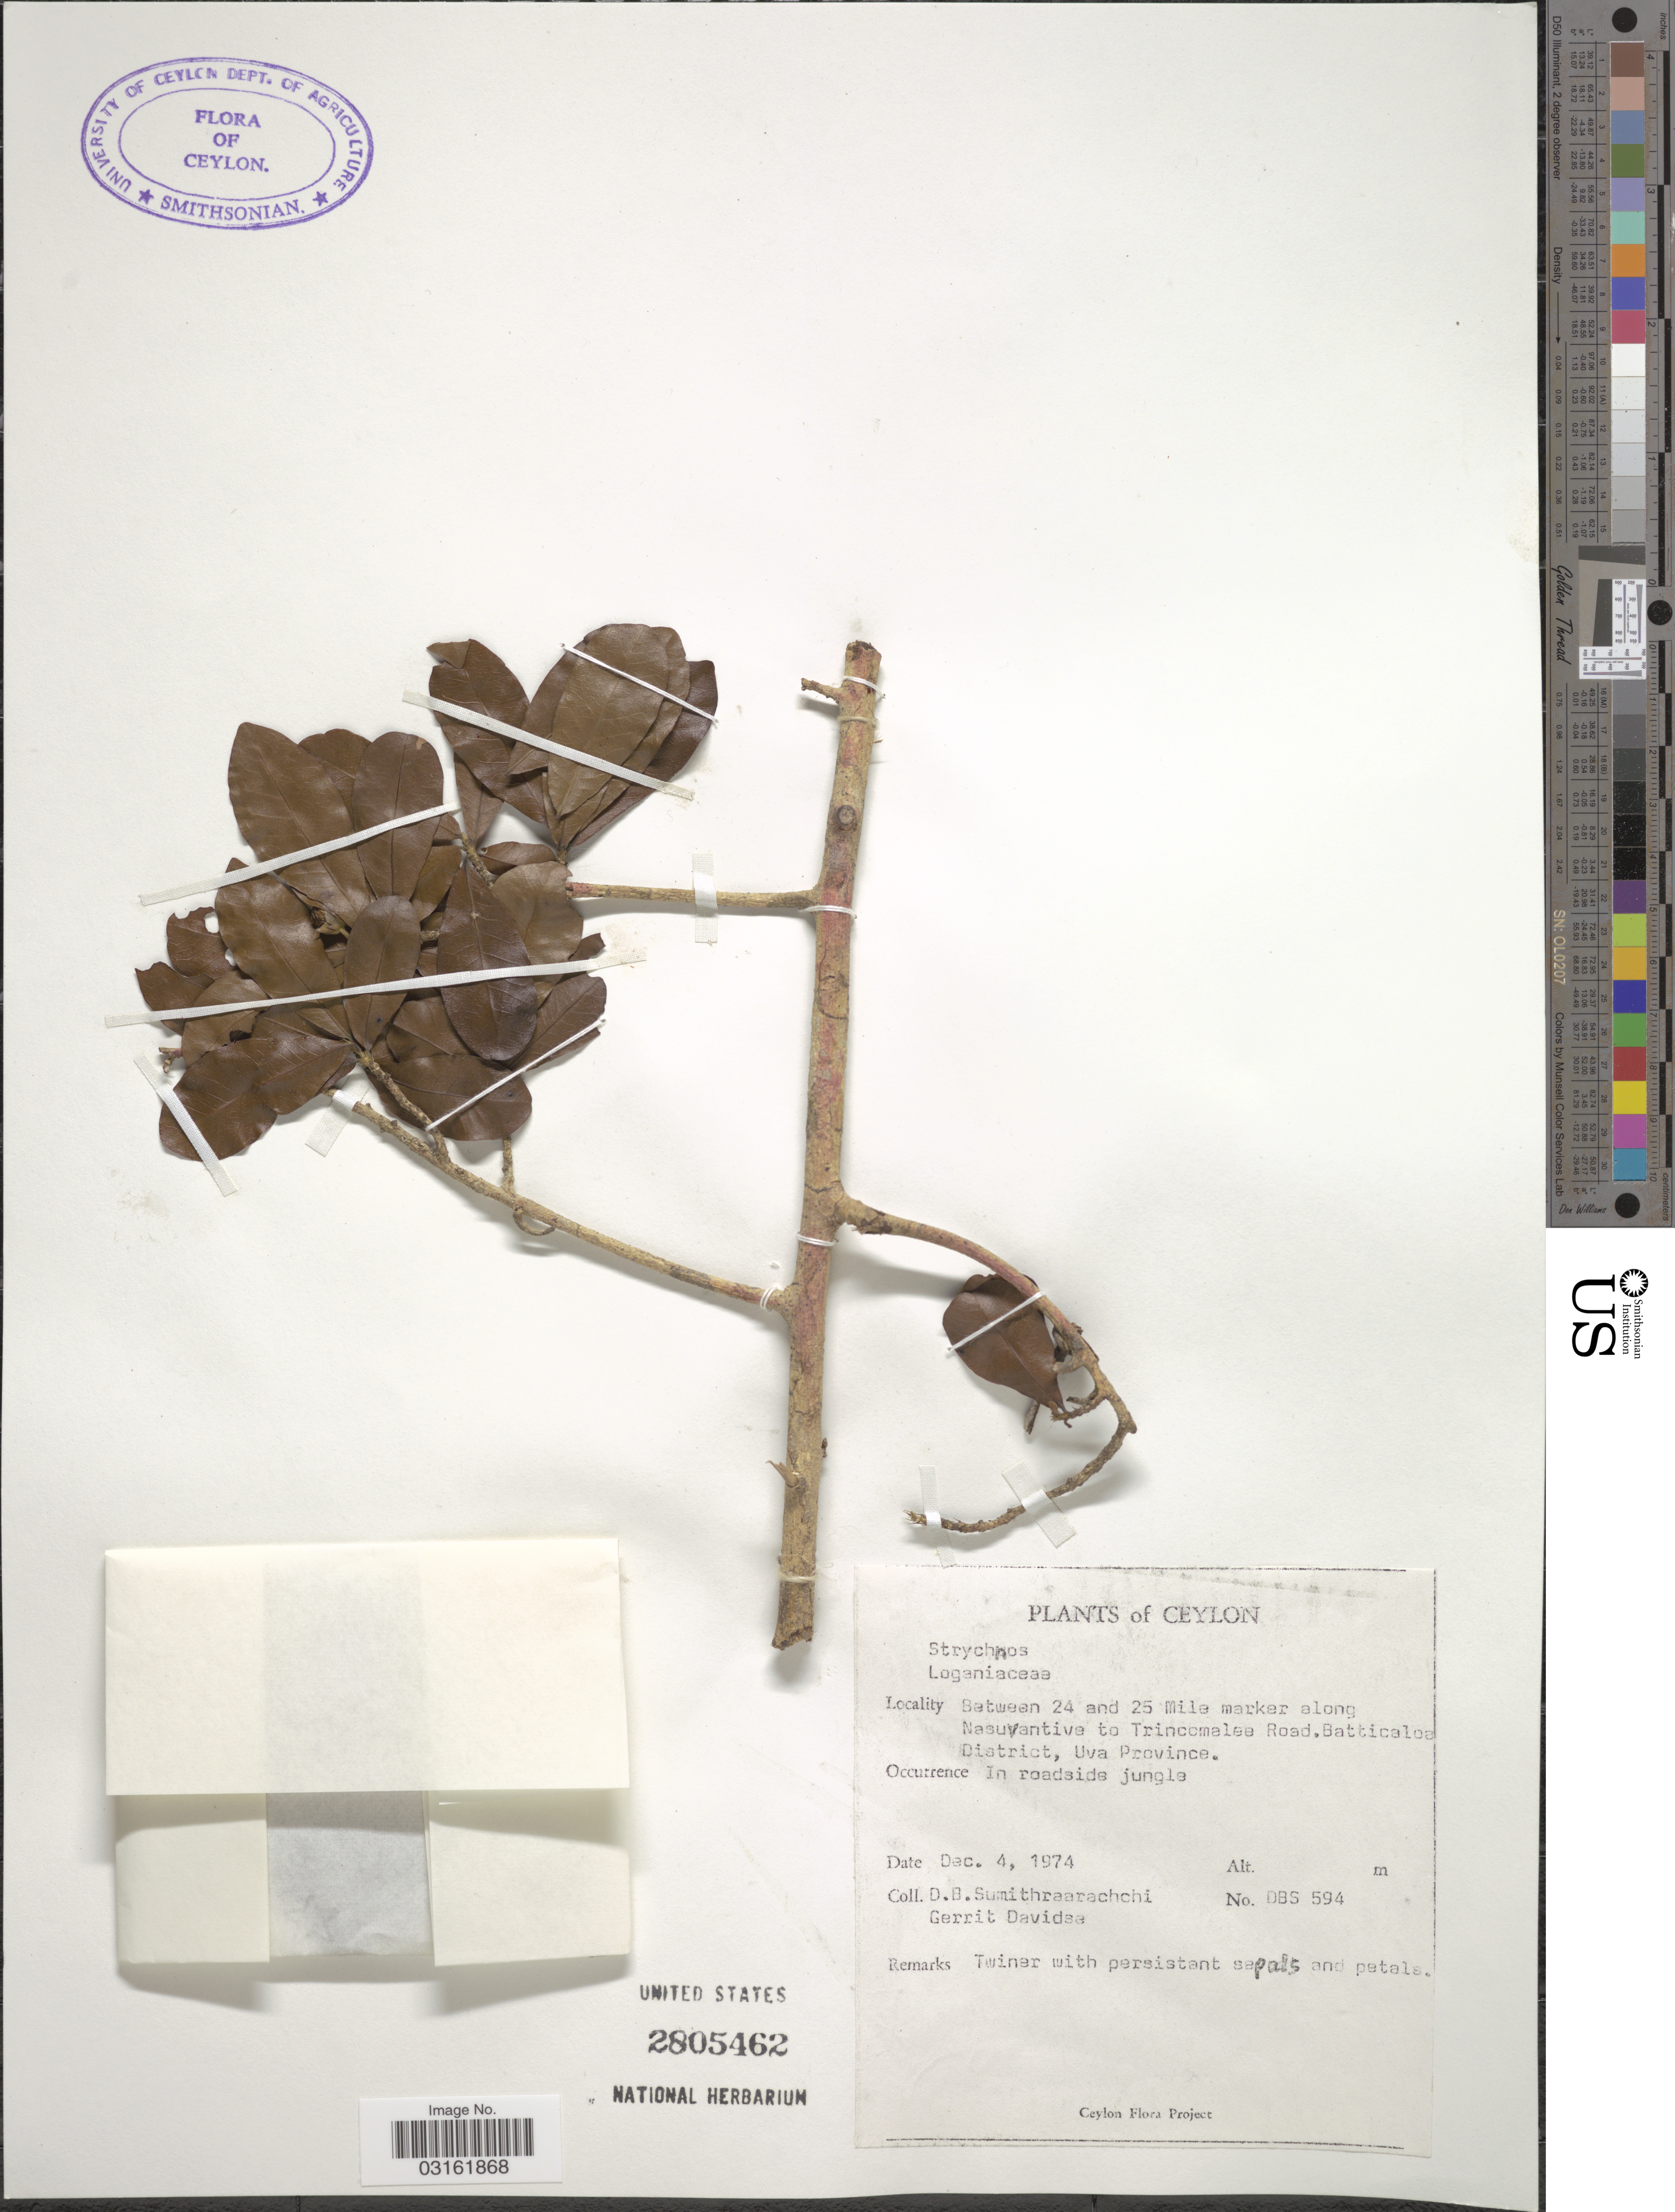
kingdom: Plantae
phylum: Tracheophyta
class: Magnoliopsida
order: Gentianales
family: Loganiaceae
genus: Strychnos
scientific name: Strychnos sp.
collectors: D. B. Sumithraarachchi & G. Davidse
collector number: DBS594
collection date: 1974-12-04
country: Sri Lanka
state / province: Uva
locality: Ceylon. Between 24 and 25 Mile marker along Nasuvantive [interpreted] to Trincomalee Road. Batticaloa District, Uva Province.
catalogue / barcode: US 2805462